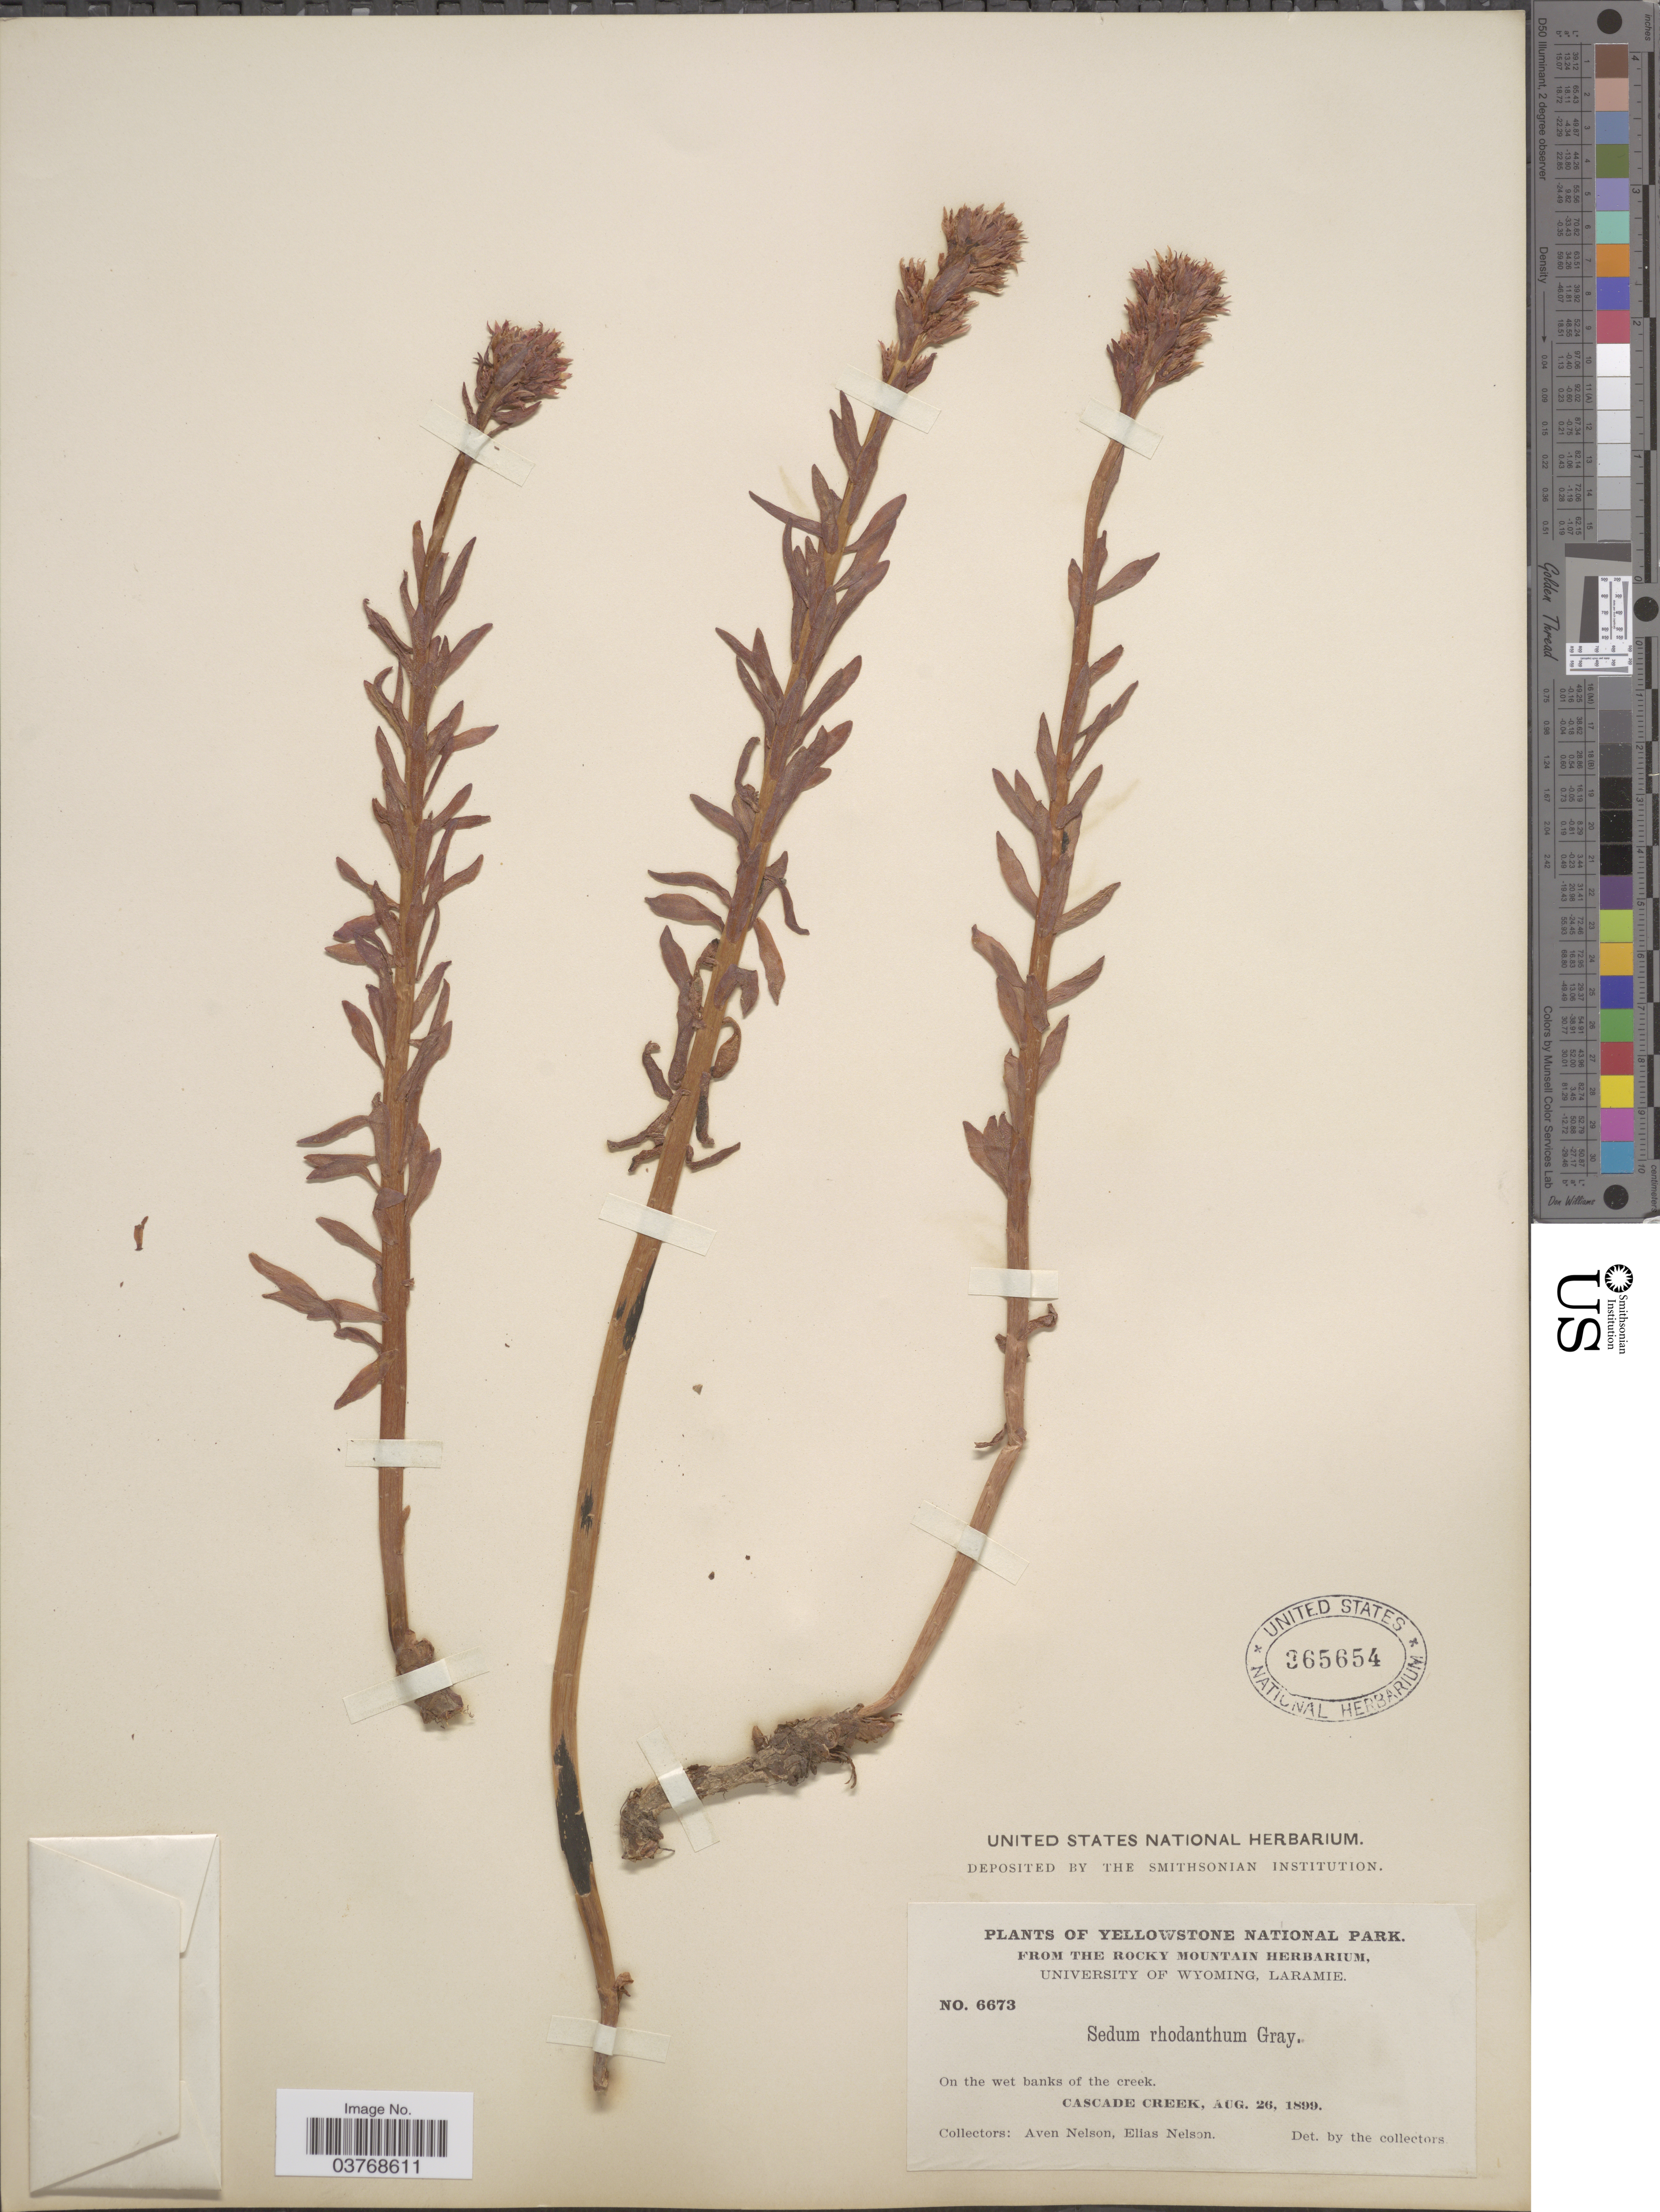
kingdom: Plantae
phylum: Tracheophyta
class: Magnoliopsida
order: Saxifragales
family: Crassulaceae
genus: Rhodiola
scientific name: Rhodiola rhodantha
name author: (A. Gray) H. Jacobsen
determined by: Strong, Mark T., (BOT), Smithsonian Institution - National Museum of Natural History (UNITED STATES)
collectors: A. Nelson & E. Nelson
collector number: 6673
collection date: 1899-08-26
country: United States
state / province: Wyoming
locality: Yellowstone National Park. Cascade Creek.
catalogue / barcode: US 365654